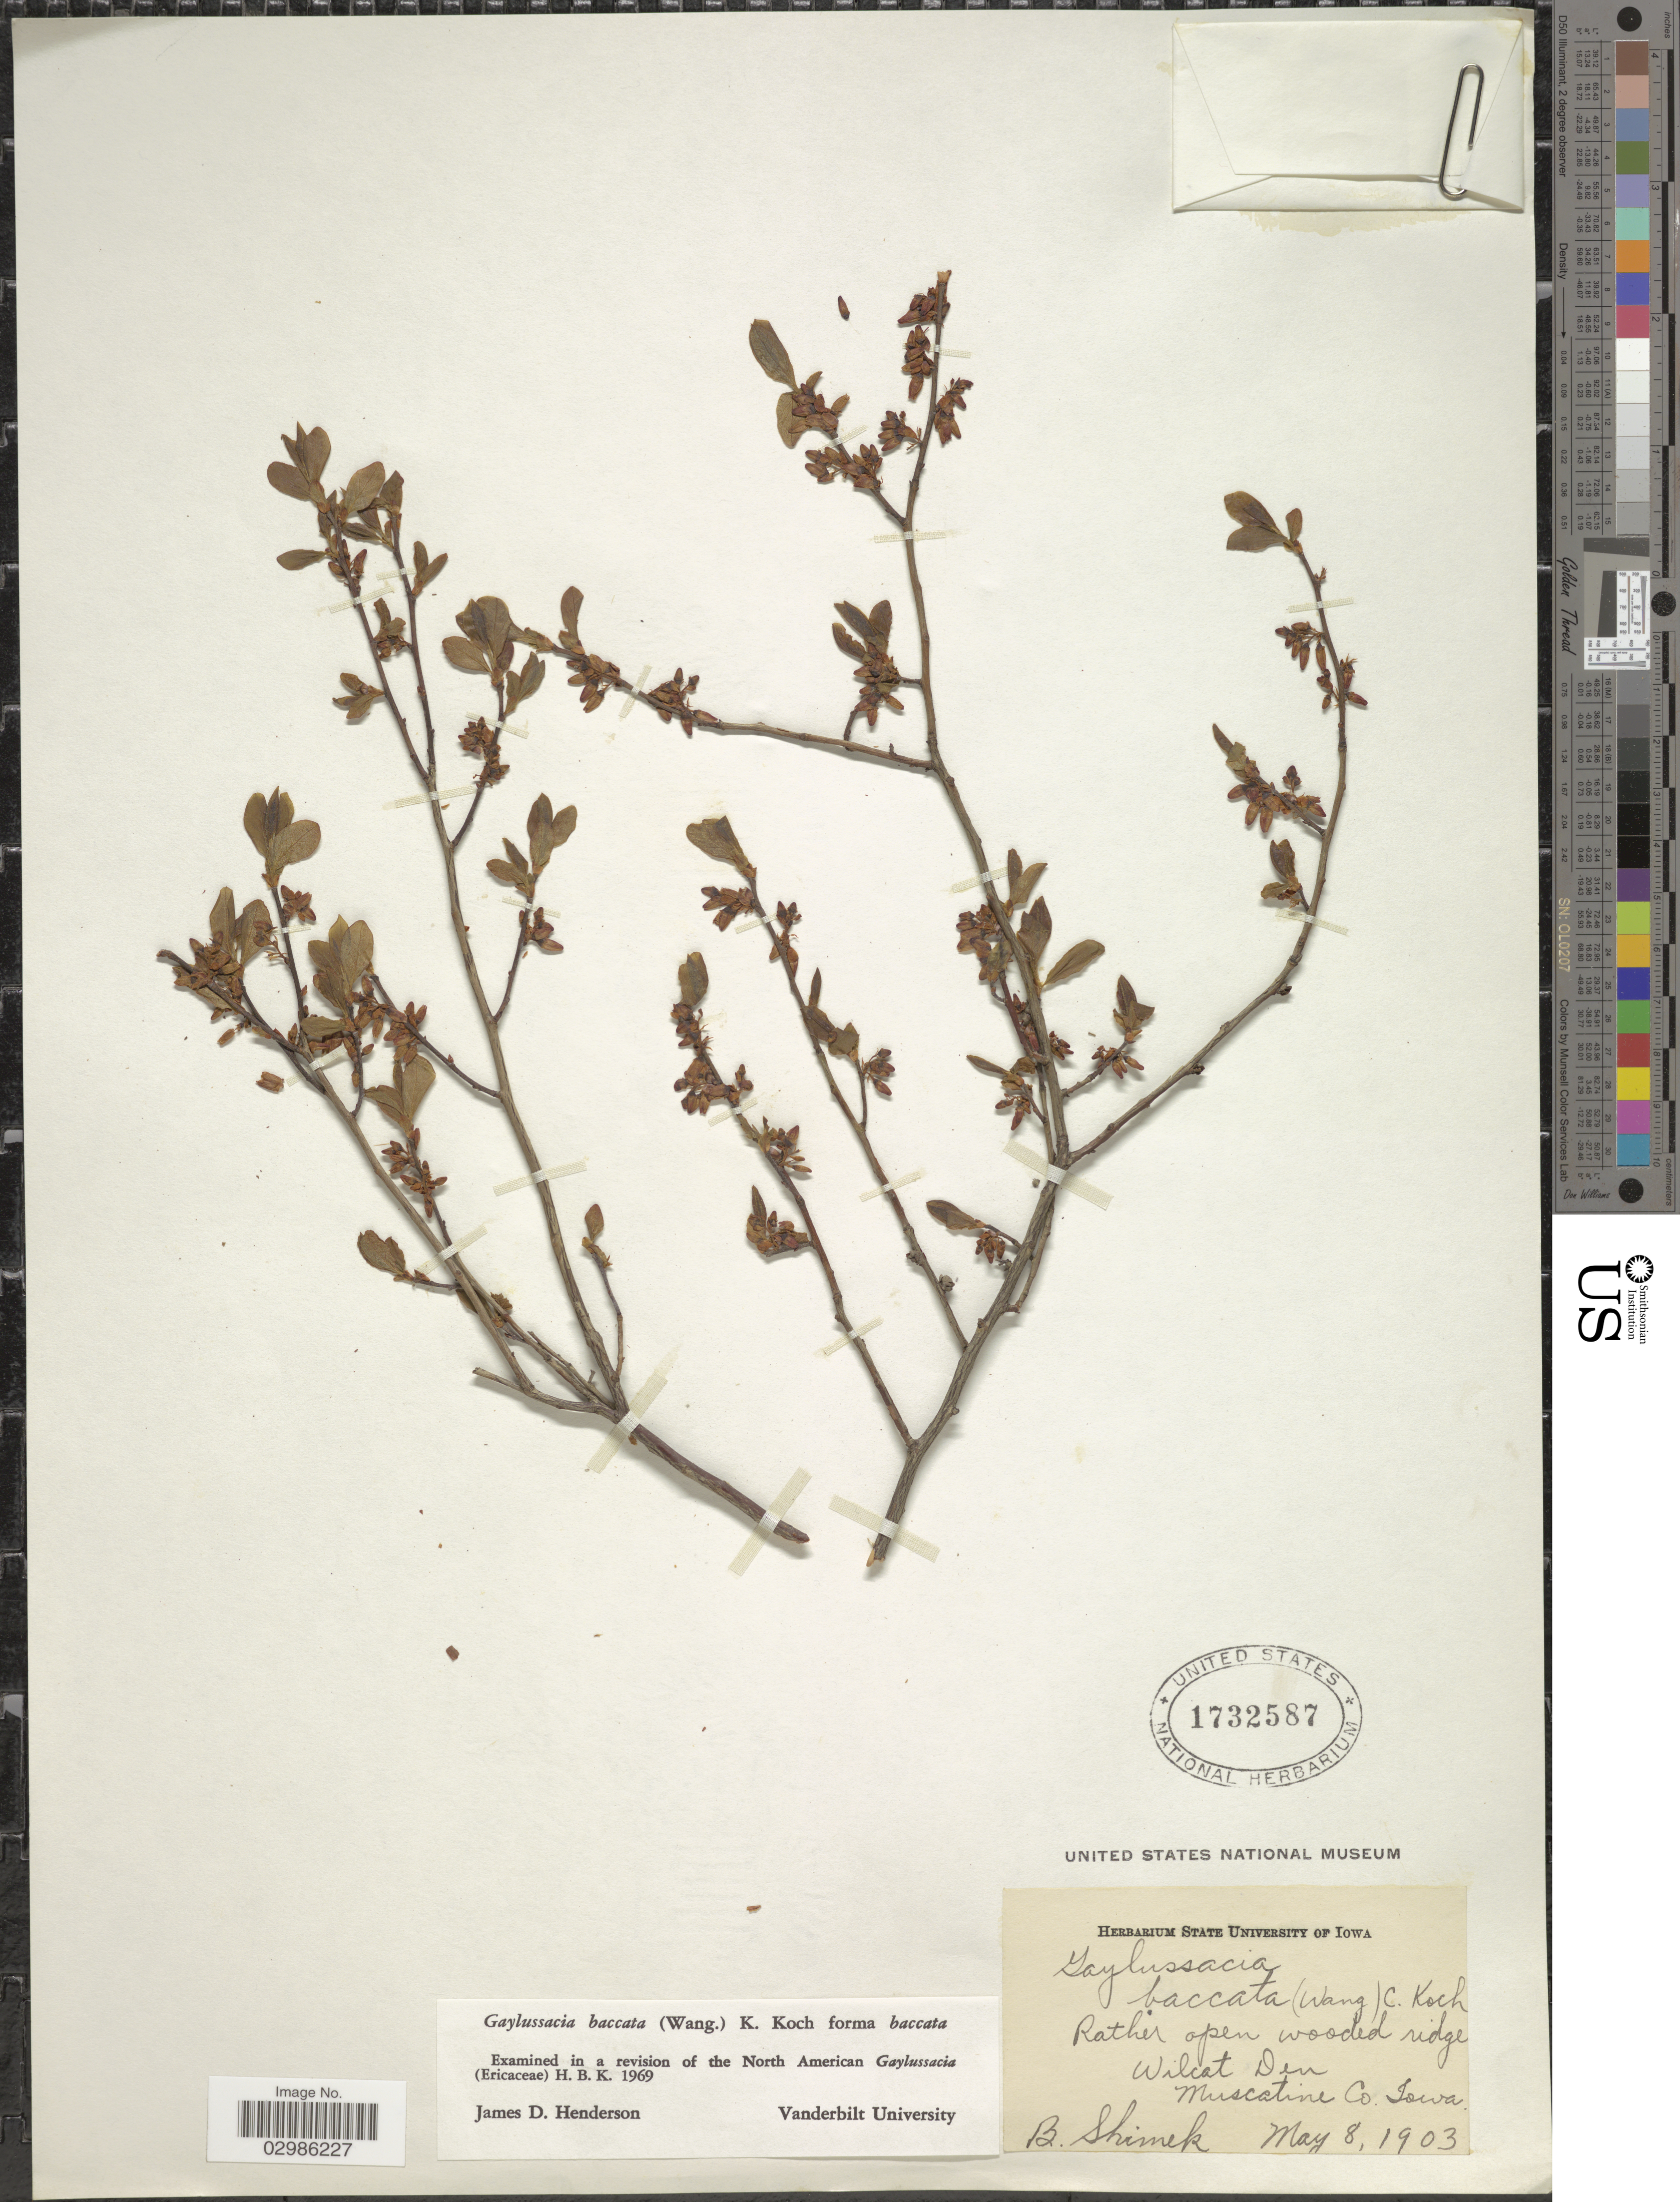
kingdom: Plantae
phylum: Tracheophyta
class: Magnoliopsida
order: Ericales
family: Ericaceae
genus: Gaylussacia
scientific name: Gaylussacia baccata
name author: (Wangenh.) K. Koch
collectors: B. Shimek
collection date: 1903-05-08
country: United States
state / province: Iowa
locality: Wilcat Den, Muscatine Co.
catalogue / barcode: US 1732587